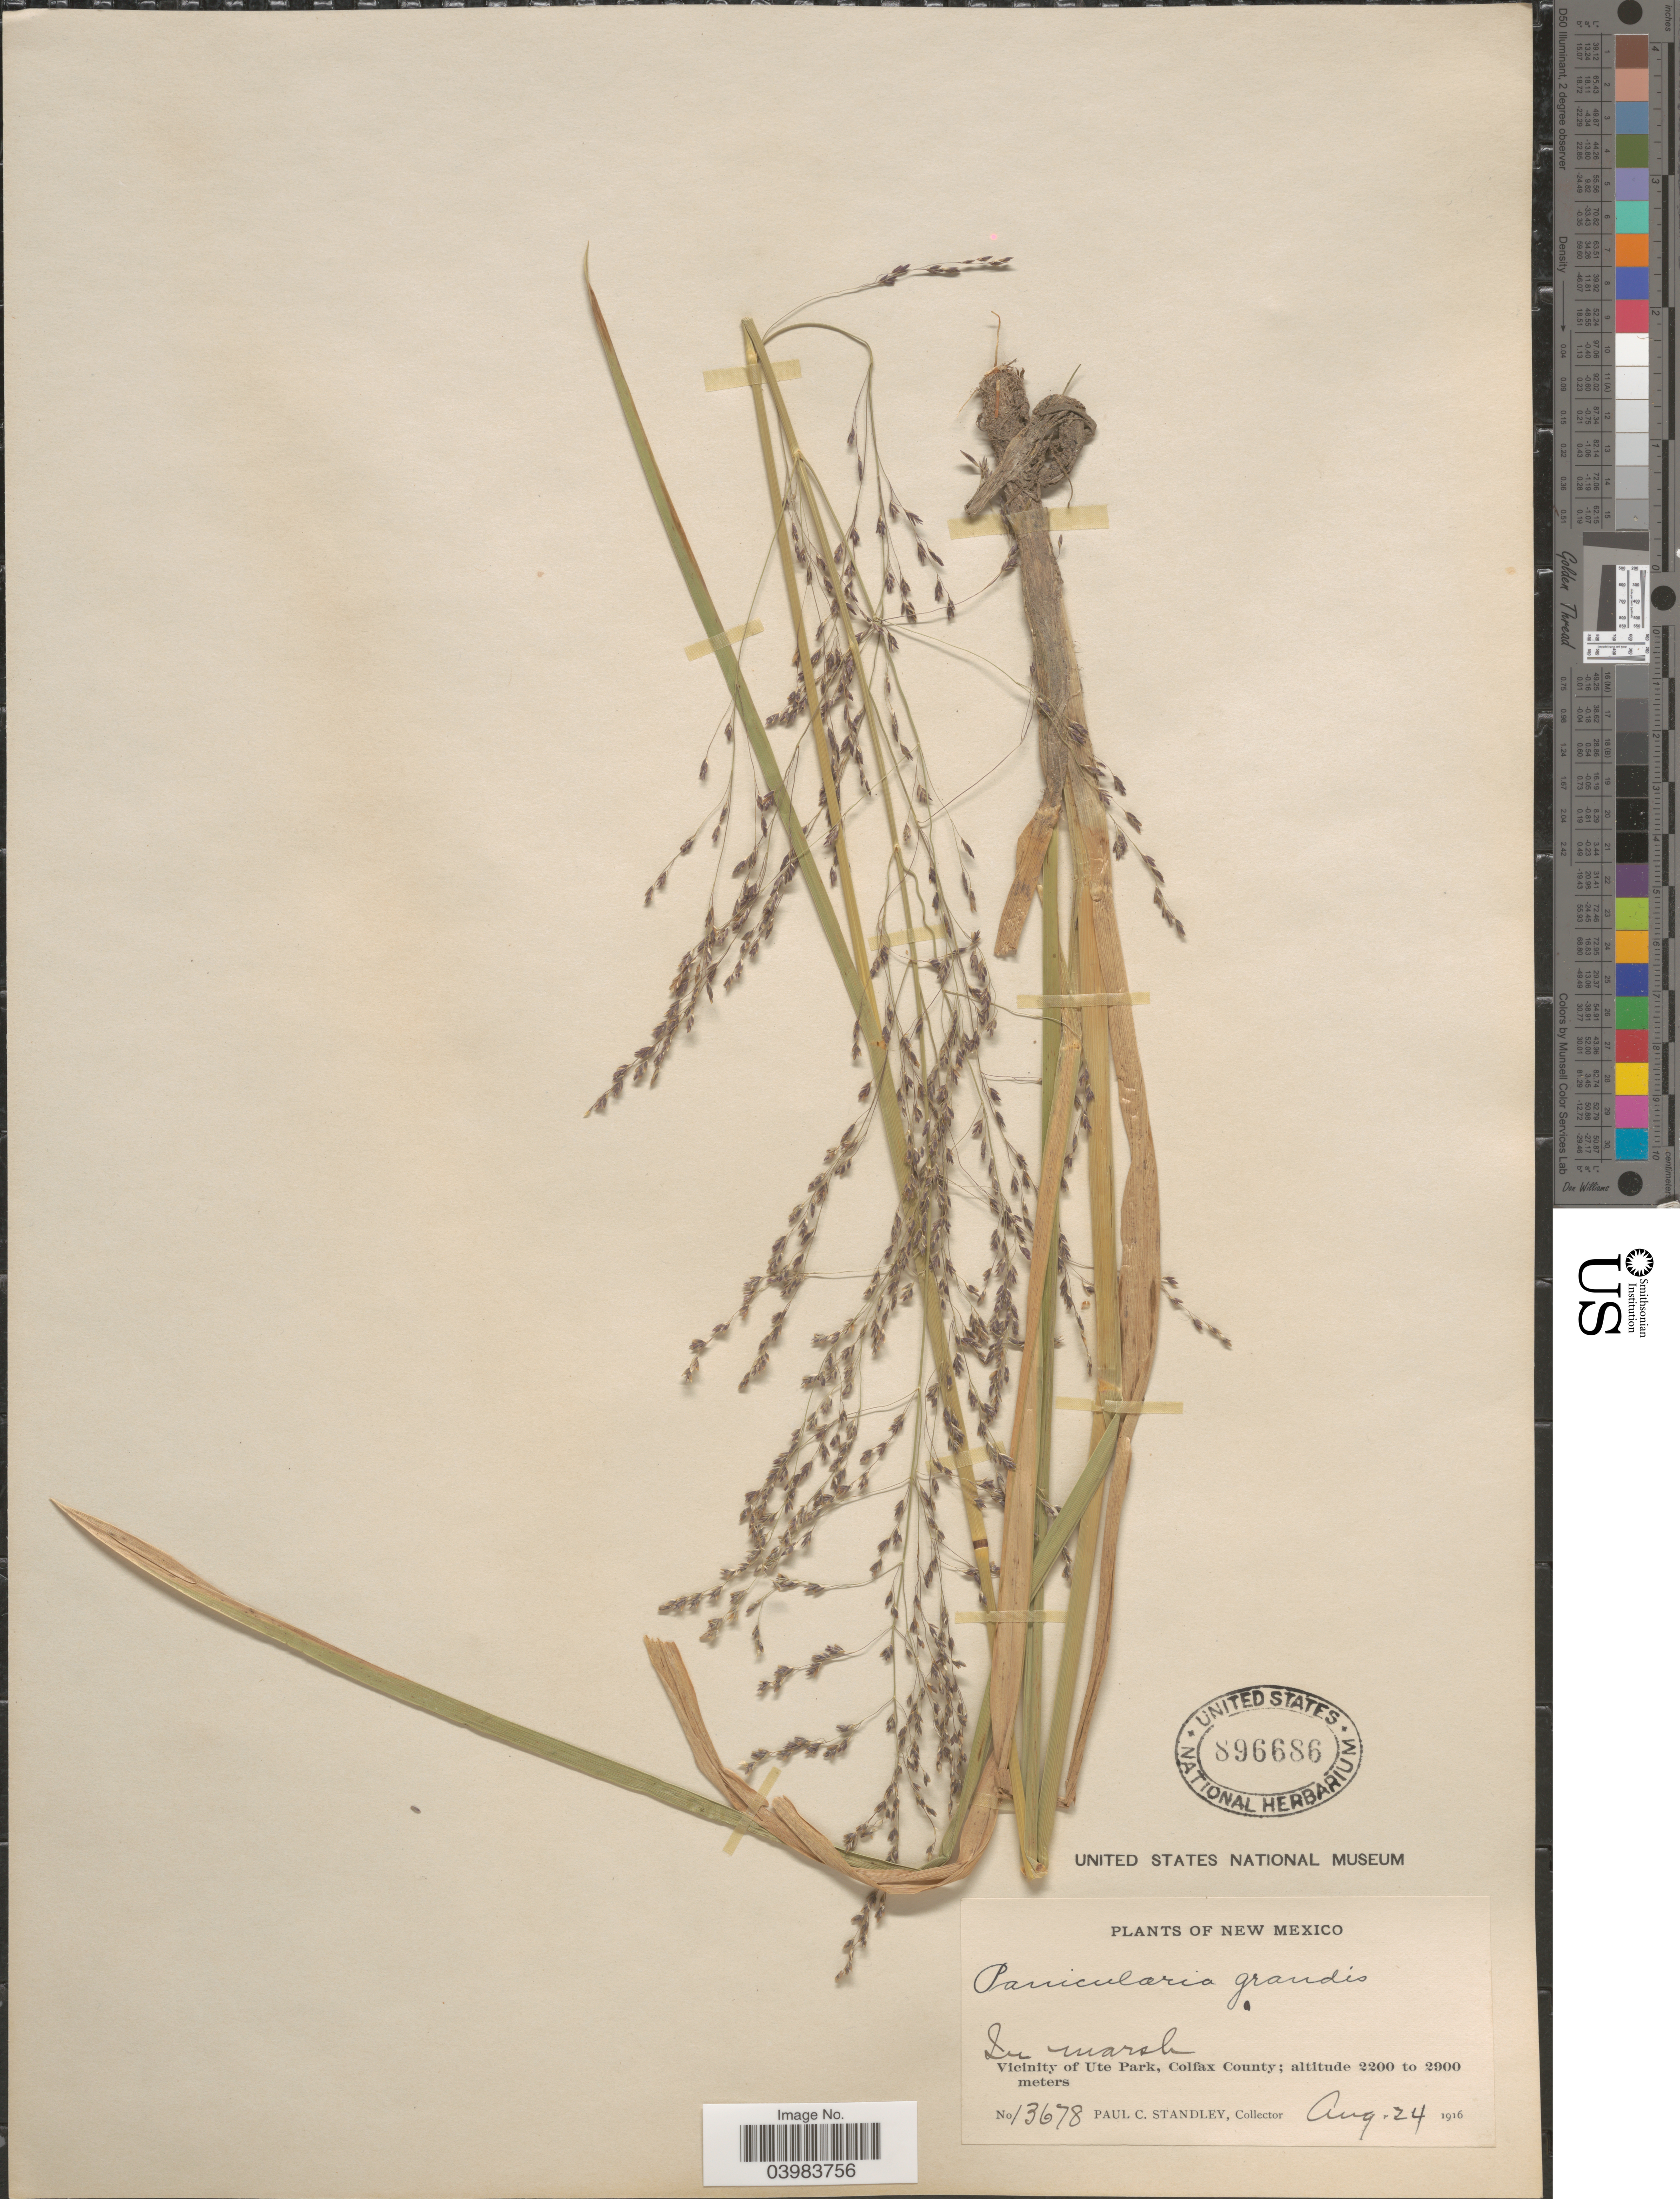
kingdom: Plantae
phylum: Tracheophyta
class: Liliopsida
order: Poales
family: Poaceae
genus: Glyceria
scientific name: Glyceria grandis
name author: S. Watson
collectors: P. C. Standley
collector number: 13678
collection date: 1916-08-24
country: United States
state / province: New Mexico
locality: Vicinity of Ute Park, Colfax County.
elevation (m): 2200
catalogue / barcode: US 896686